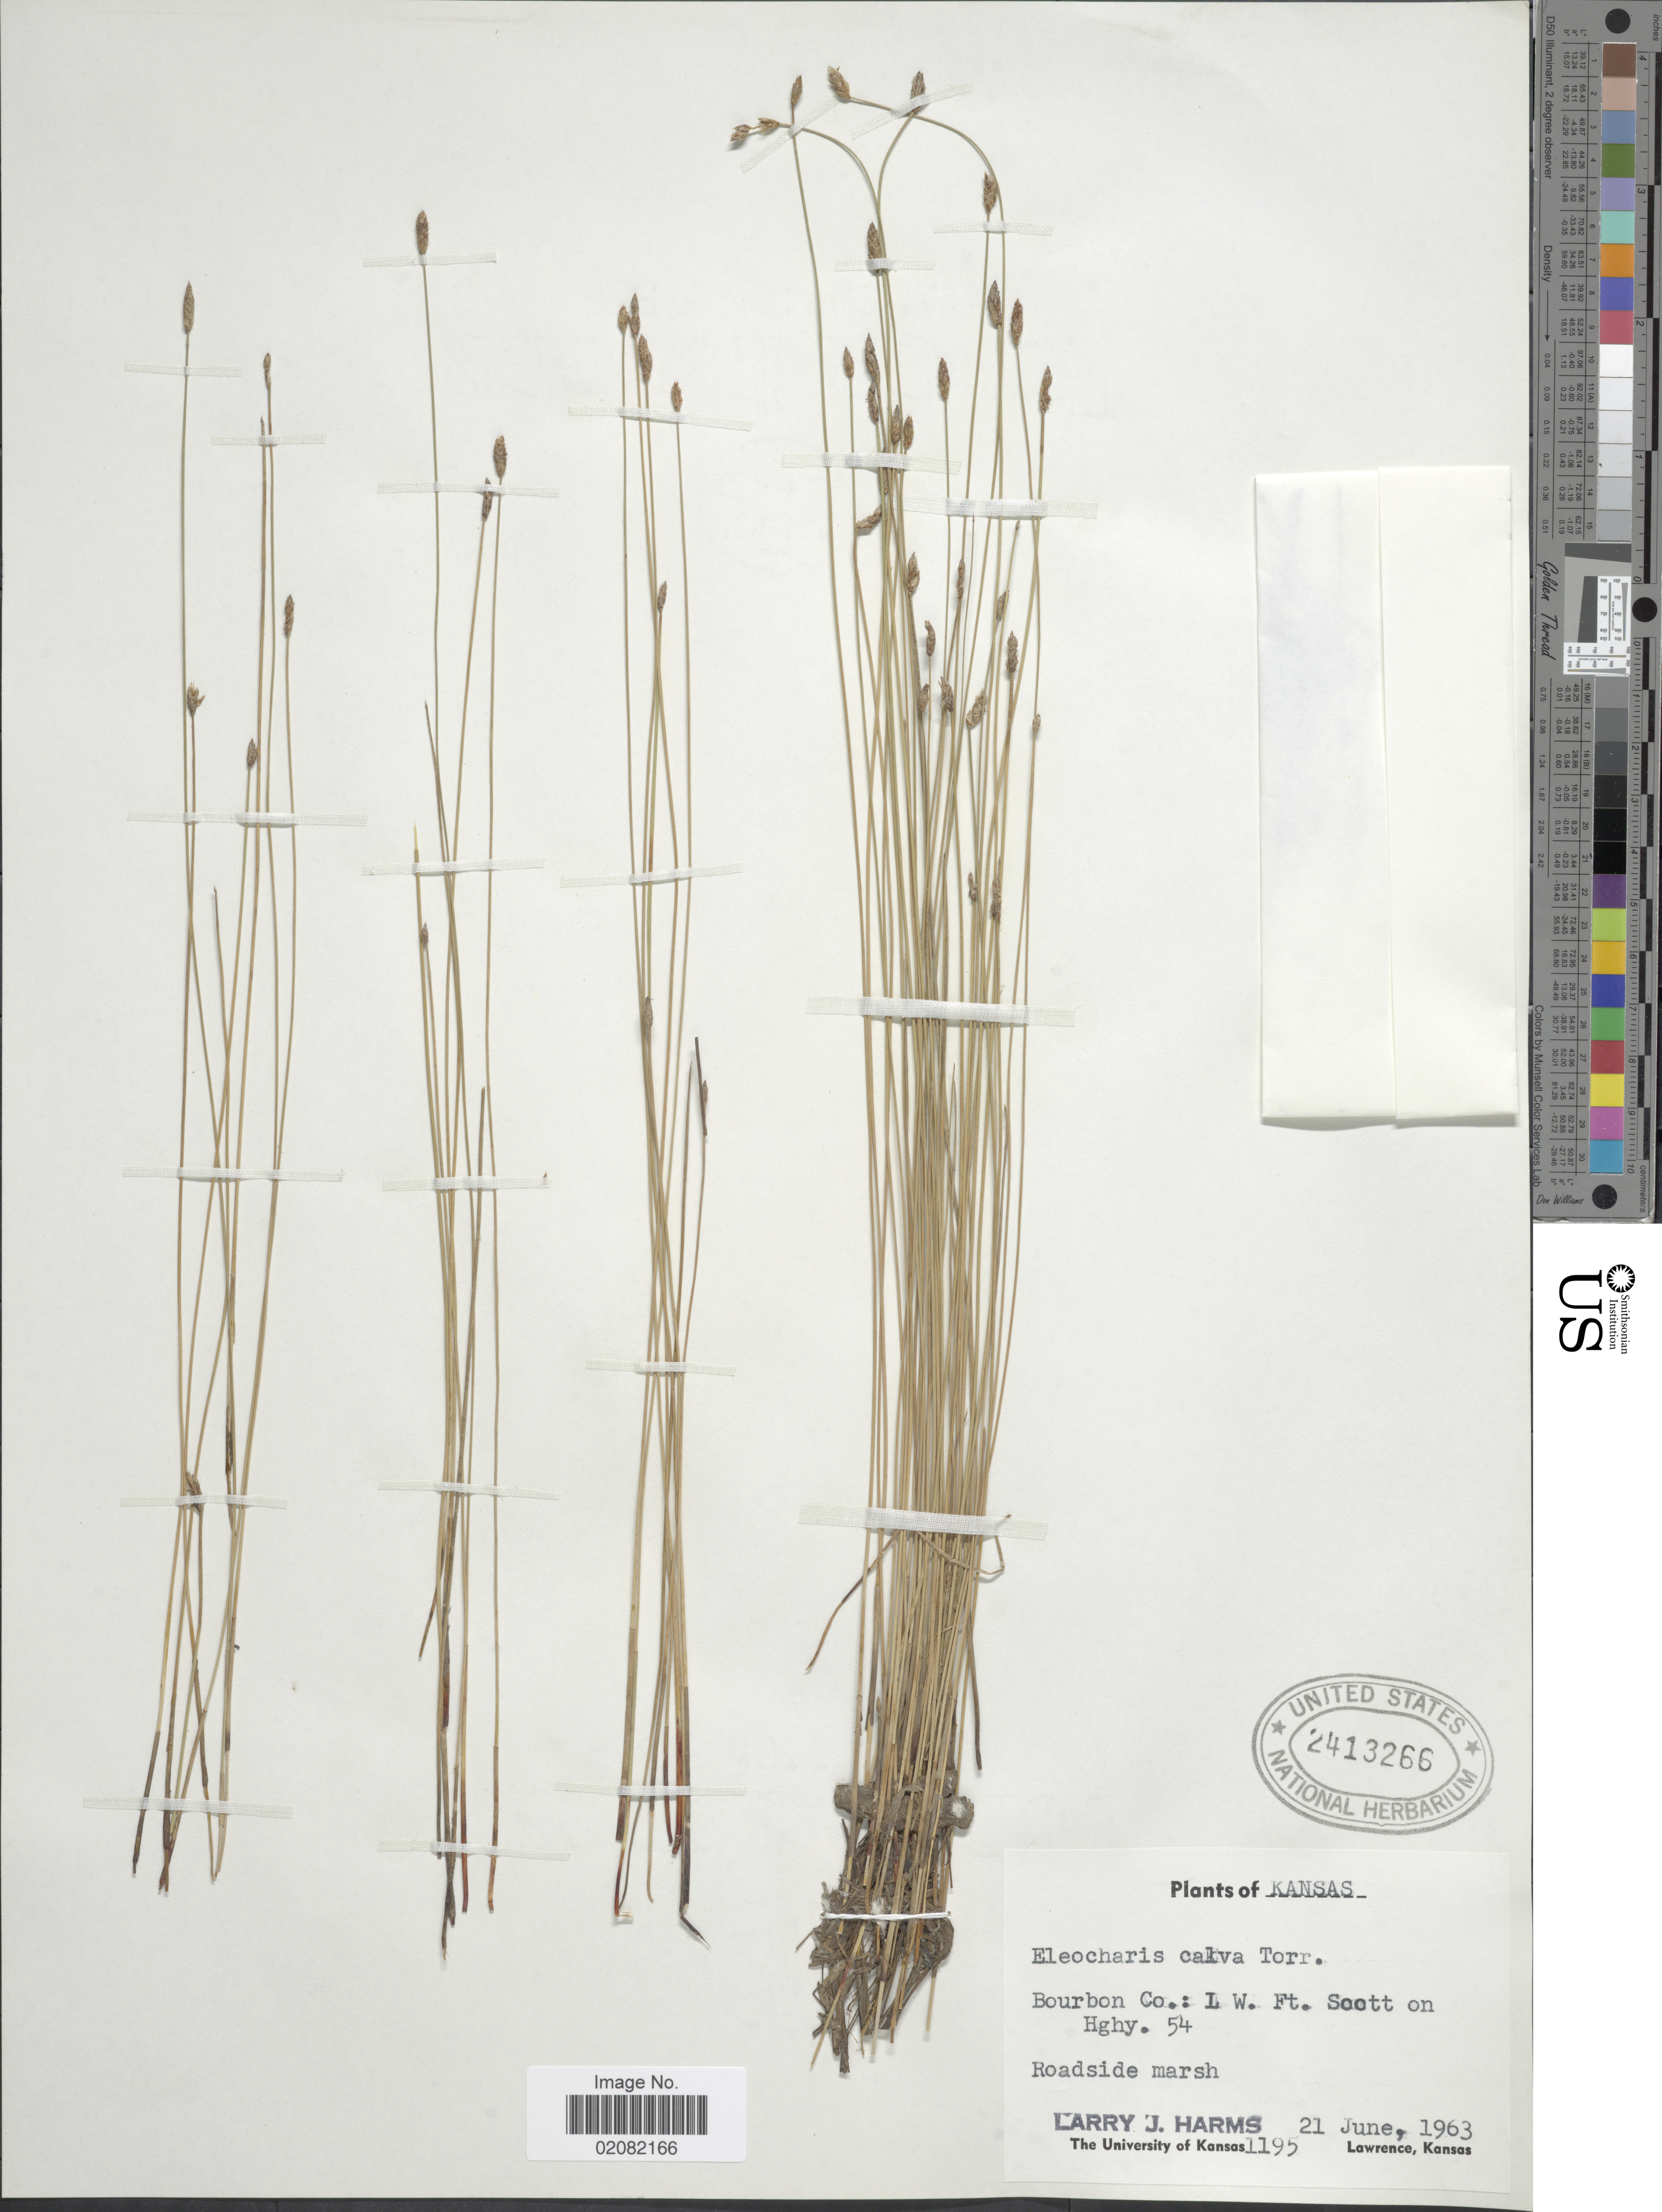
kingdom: Plantae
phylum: Tracheophyta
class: Liliopsida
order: Poales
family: Cyperaceae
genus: Eleocharis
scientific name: Eleocharis erythropoda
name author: Steud.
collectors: L. Harms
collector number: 1195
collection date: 1963-06-21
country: United States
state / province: Kansas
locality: Bourbon Co: L.W. Ft Scott on Hghy. 54, Roadside marsh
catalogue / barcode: US 2413266